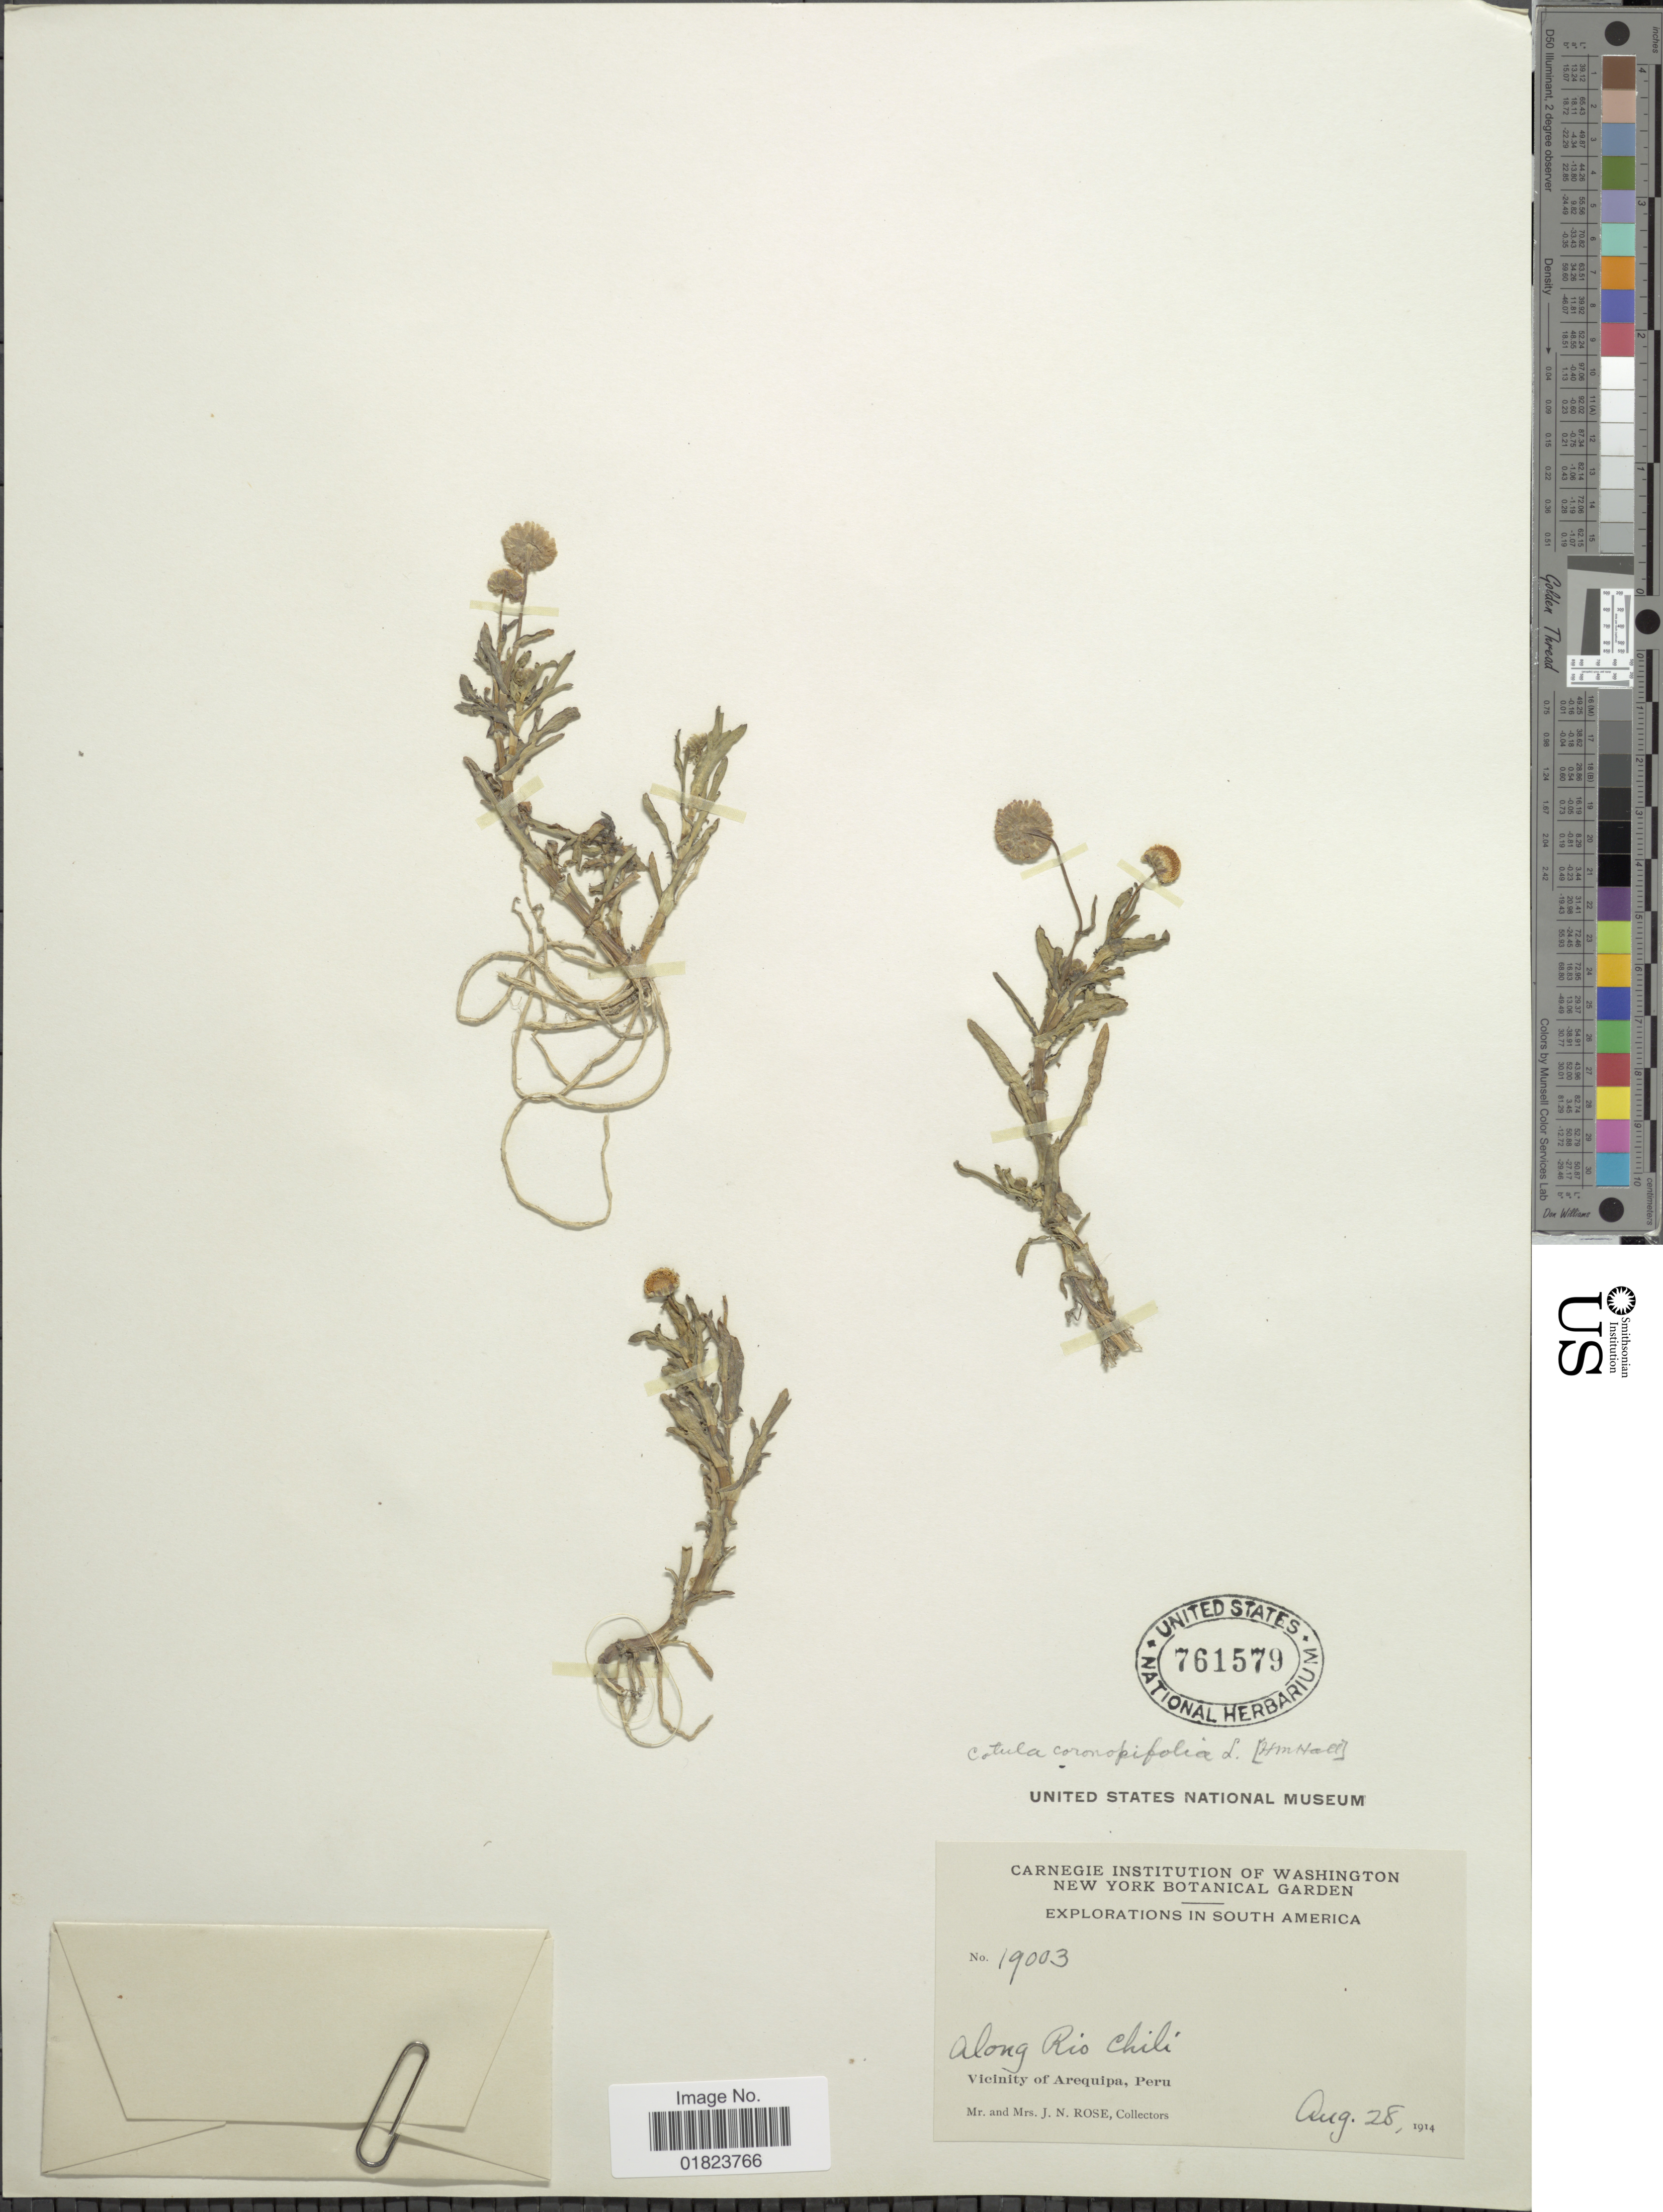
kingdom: Plantae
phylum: Tracheophyta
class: Magnoliopsida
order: Asterales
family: Asteraceae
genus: Cotula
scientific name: Cotula coronopifolia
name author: L.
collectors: J. N. Rose & L. B. Rose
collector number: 19003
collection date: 1914-08-28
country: Peru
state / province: Arequipa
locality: Along Rio Chili, Vicinity of Arequipa, Peru.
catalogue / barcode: US 761579